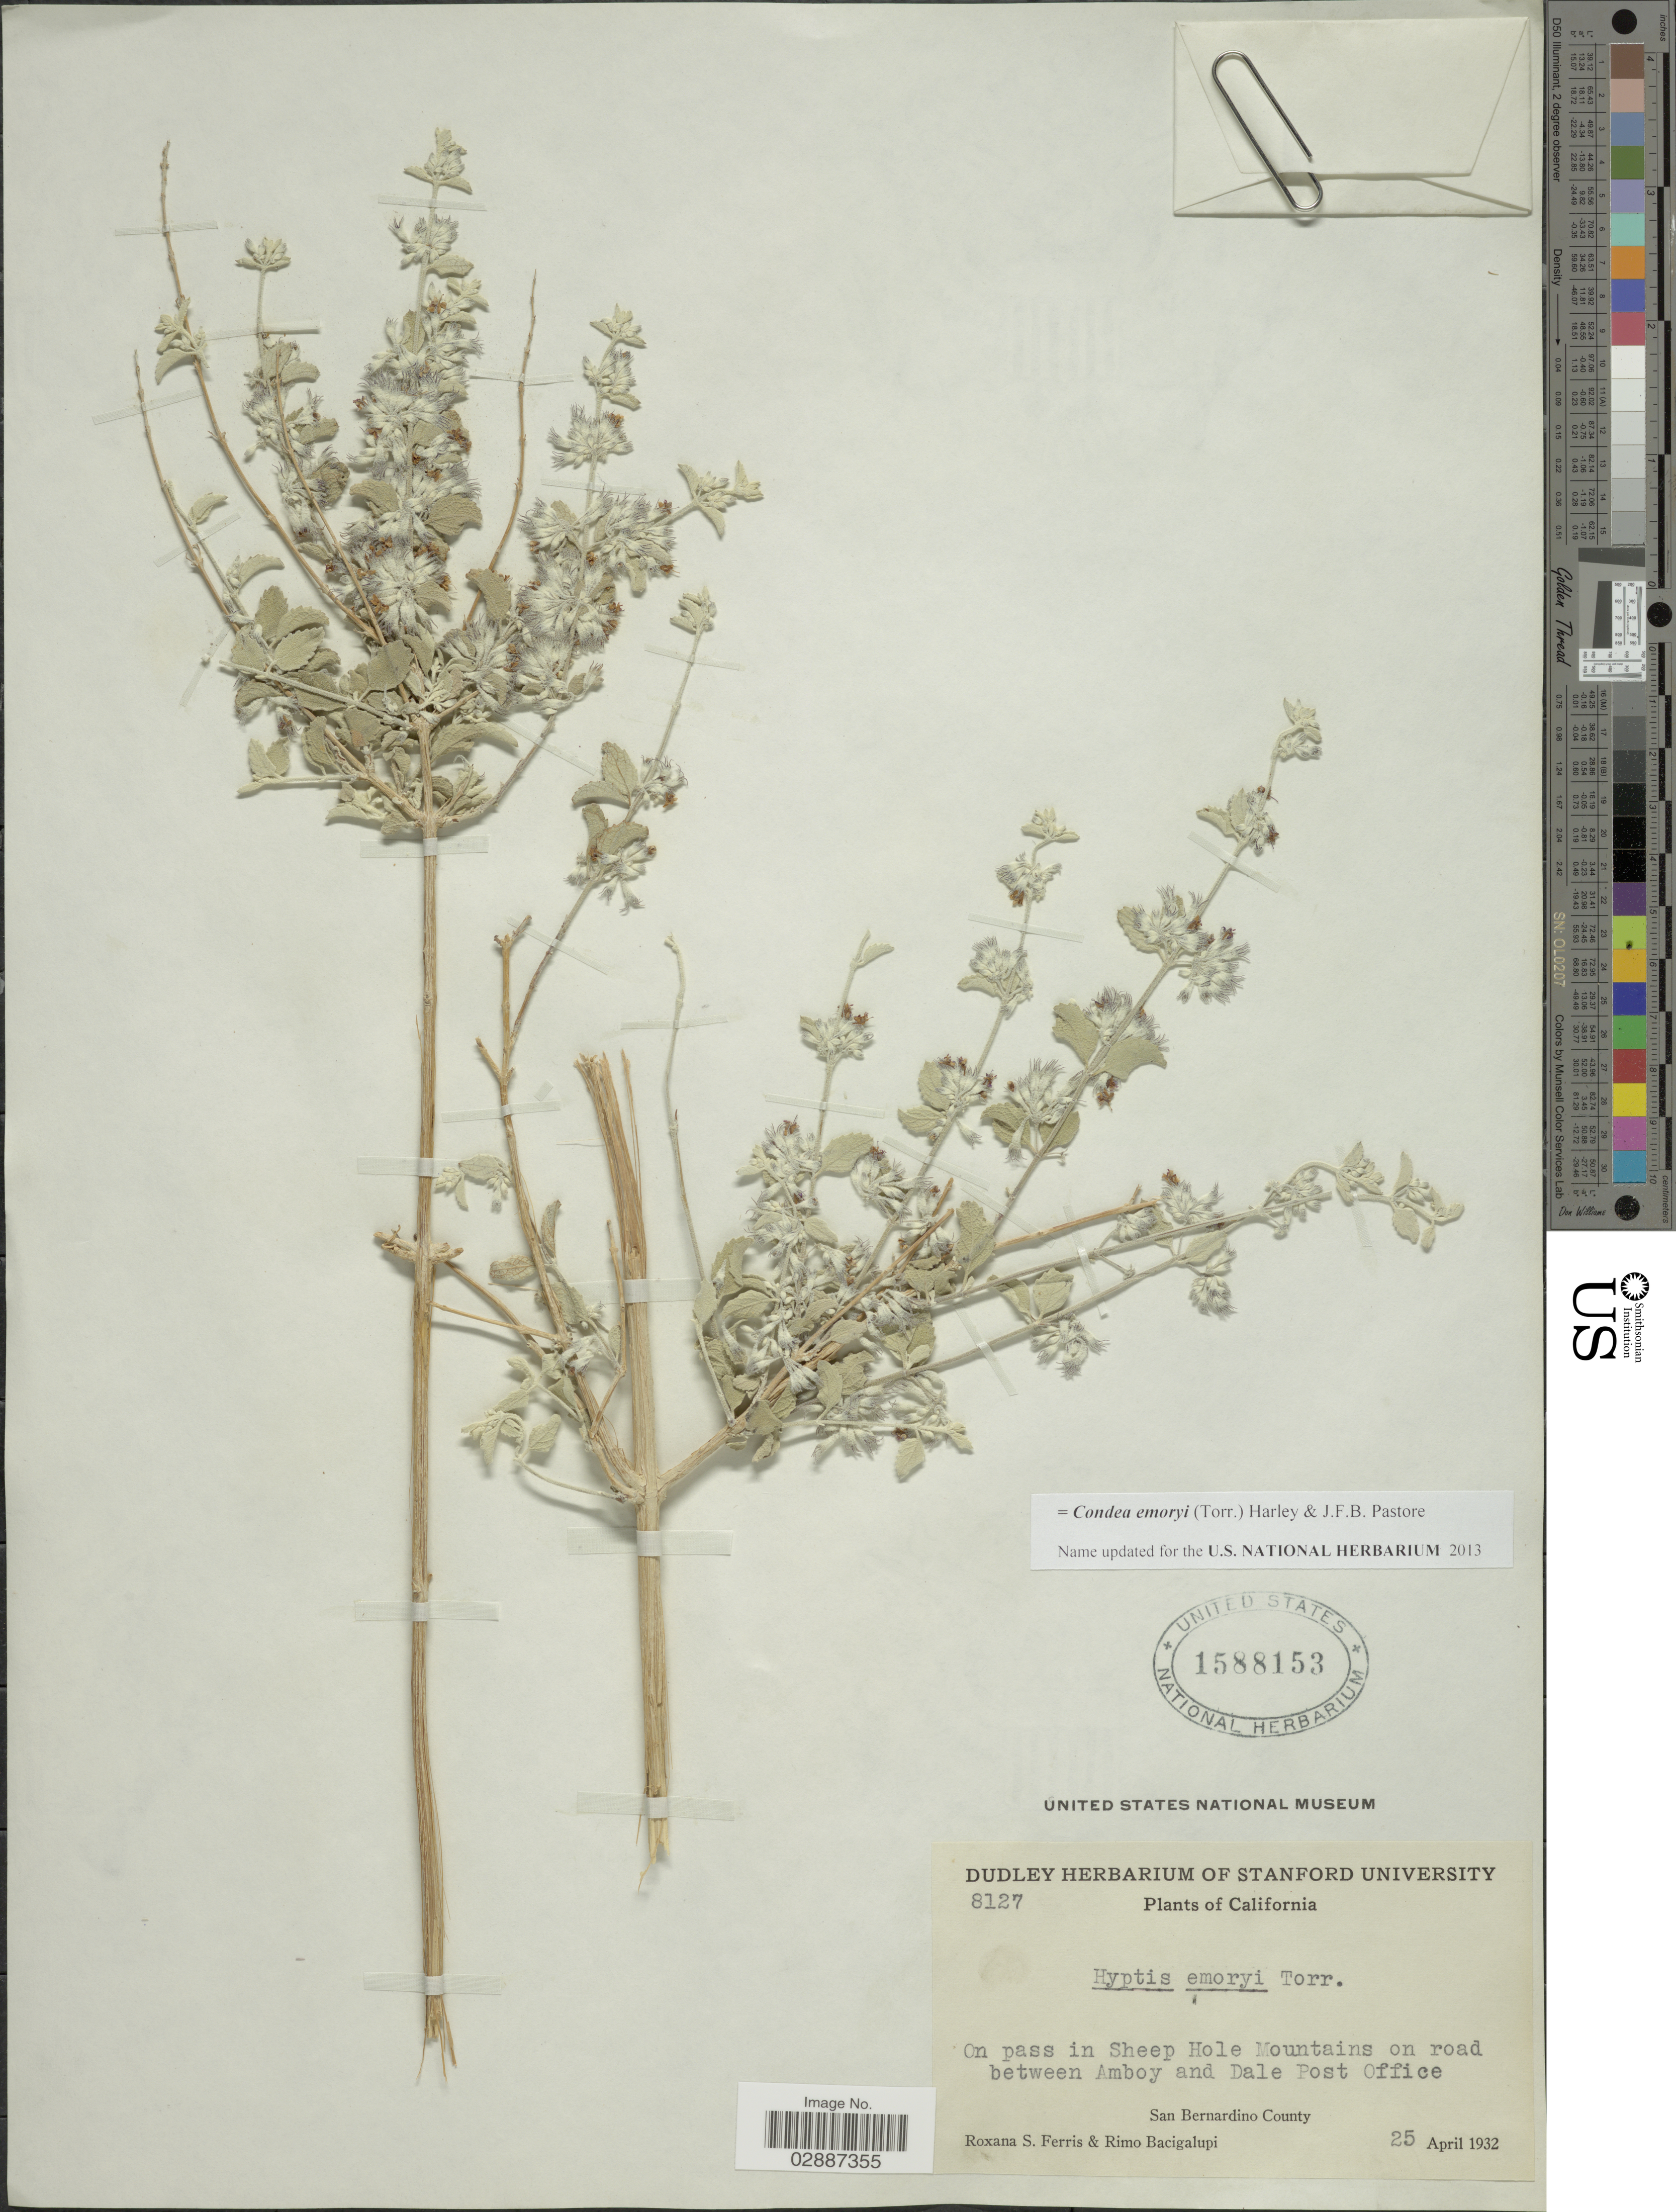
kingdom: Plantae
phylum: Tracheophyta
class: Magnoliopsida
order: Lamiales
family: Lamiaceae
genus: Condea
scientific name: Condea emoryi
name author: (Torr.) Harley & J.F.B. Pastore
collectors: R. S. Ferris & R. Bacigalupi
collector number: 8127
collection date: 1932-04-25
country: United States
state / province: California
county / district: San Bernardino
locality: On pass in Sheep Hole Mountains on road between Amboy and Dale Post Office. San Bernardino County.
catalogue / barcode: US 1588153